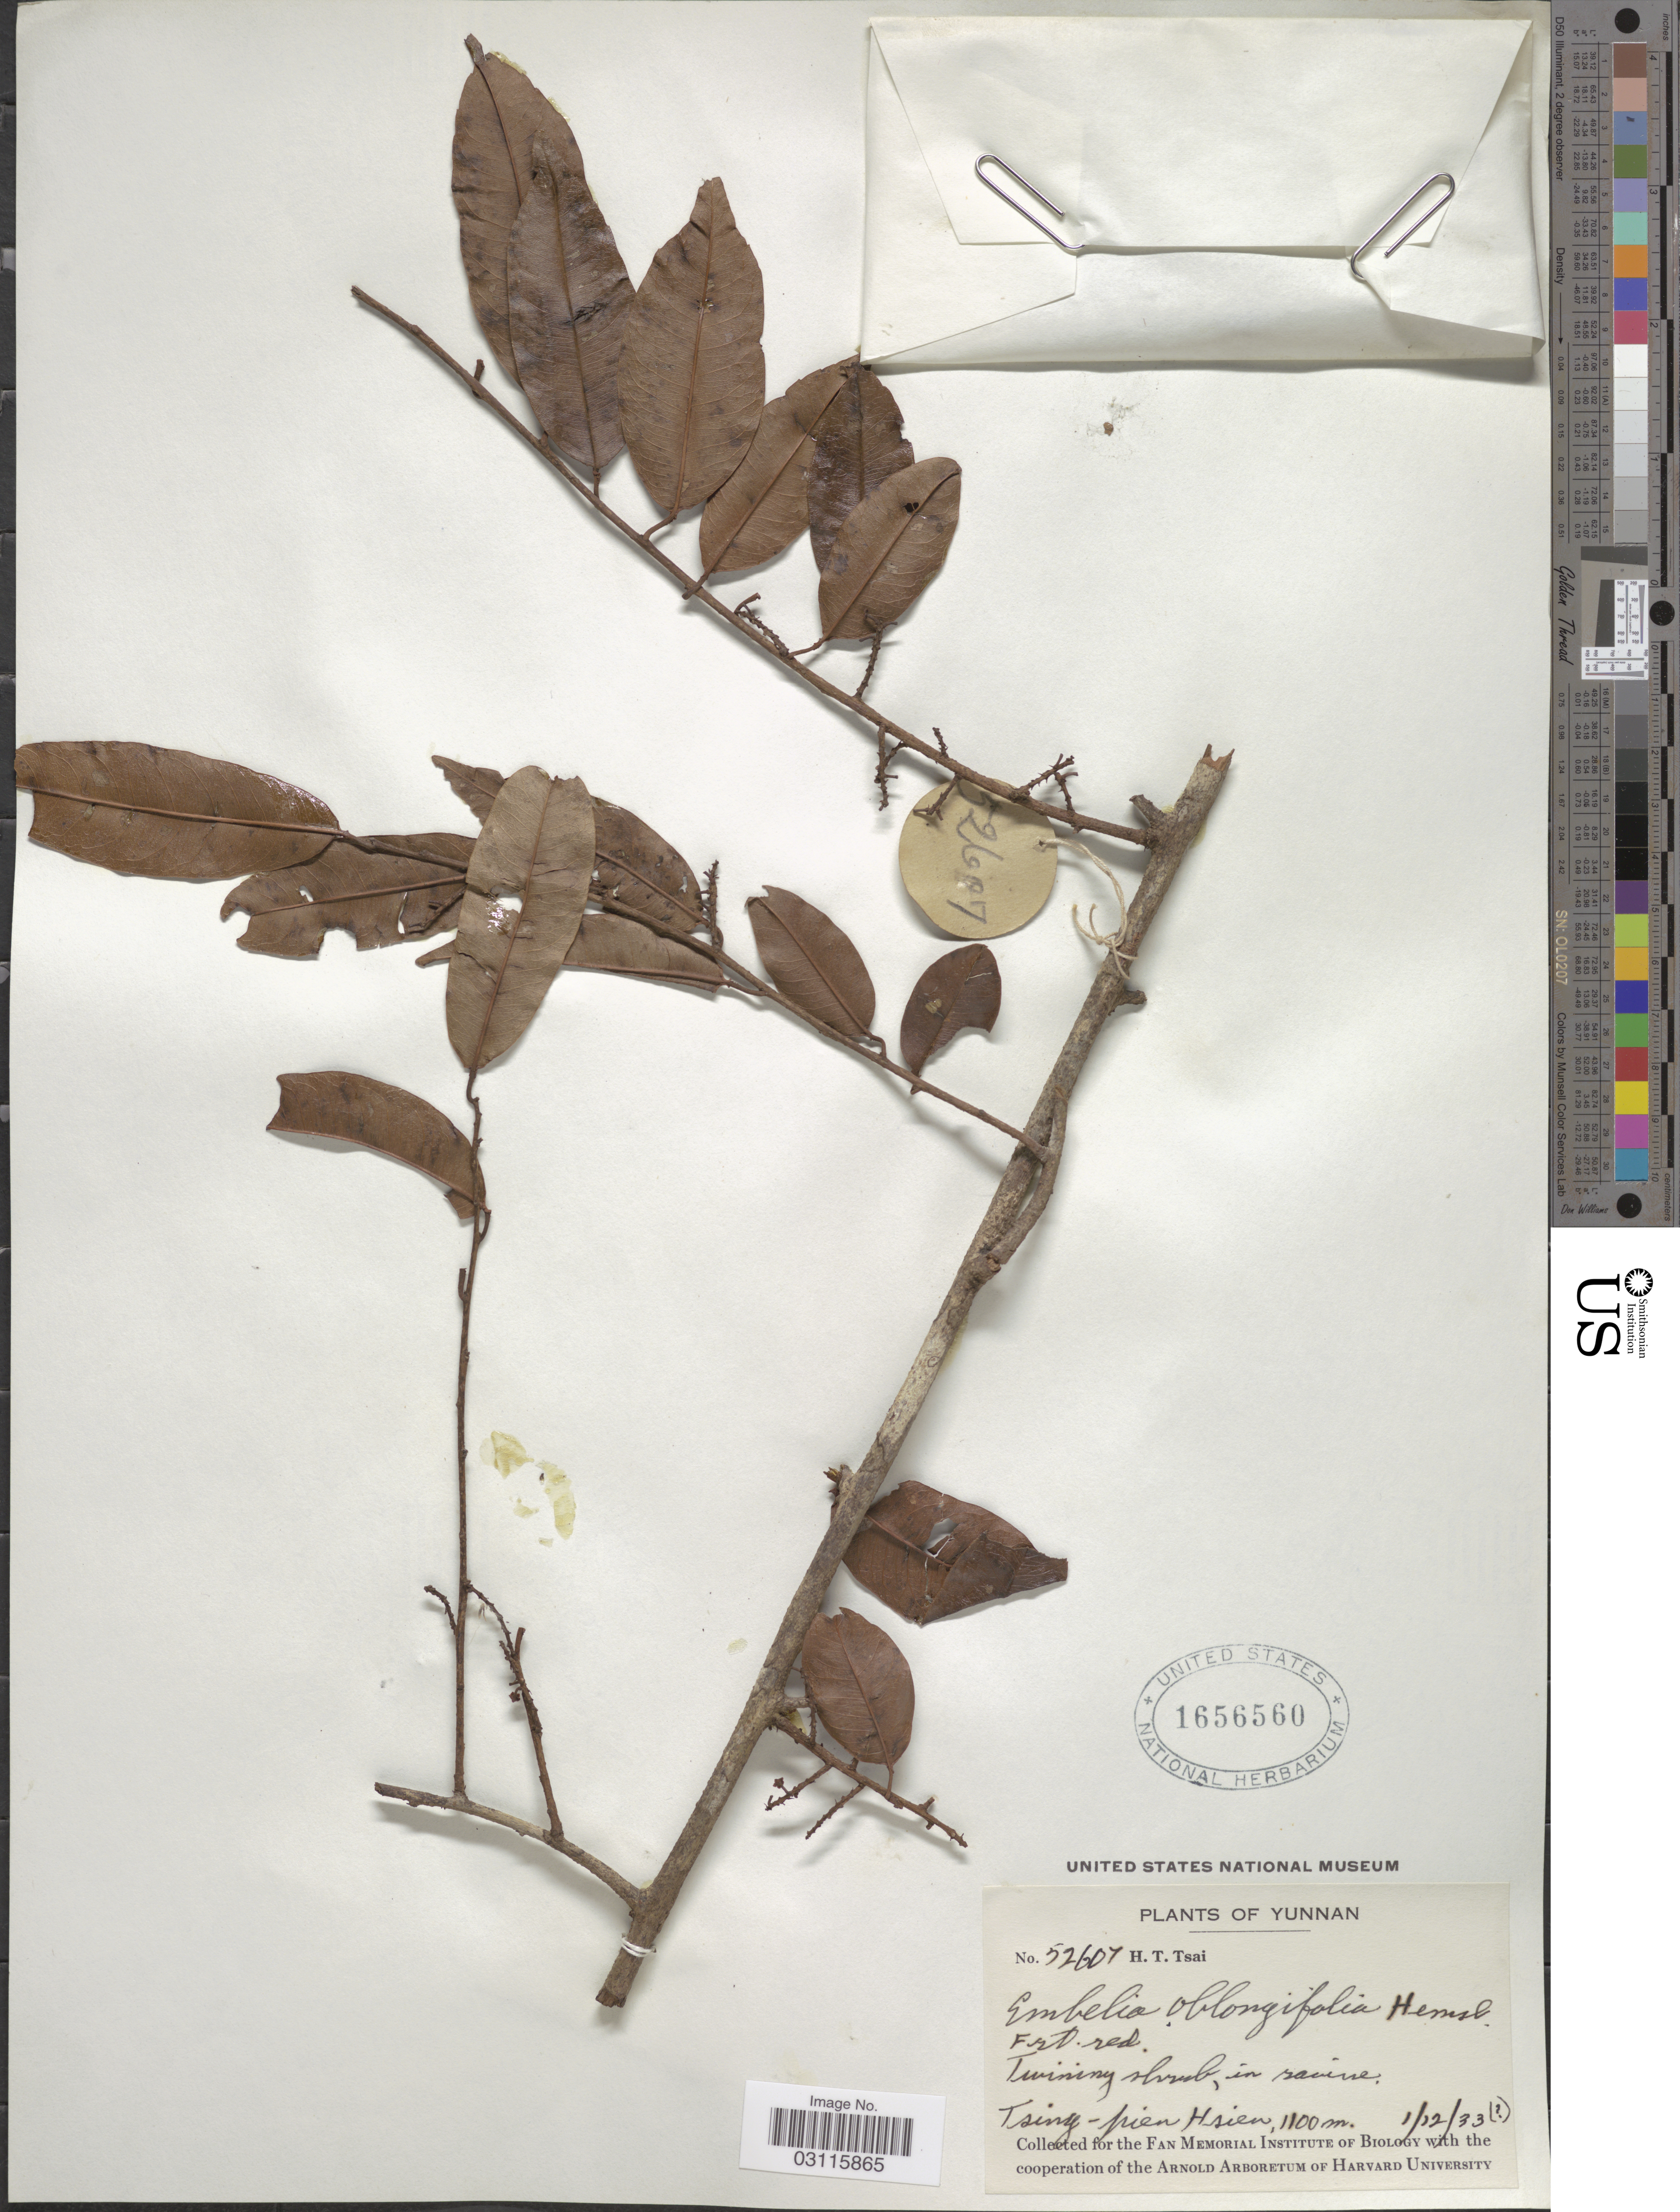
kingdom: Plantae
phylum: Tracheophyta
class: Magnoliopsida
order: Ericales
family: Primulaceae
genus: Embelia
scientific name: Embelia oblongifolia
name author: Hemsl.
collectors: H. Tsai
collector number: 52607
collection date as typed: Transcribed d/m/y: 1/12/33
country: China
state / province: Yunnan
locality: Twining shrub, in ravine. Tsing-pien Hsien.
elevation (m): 1100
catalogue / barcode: US 1656560